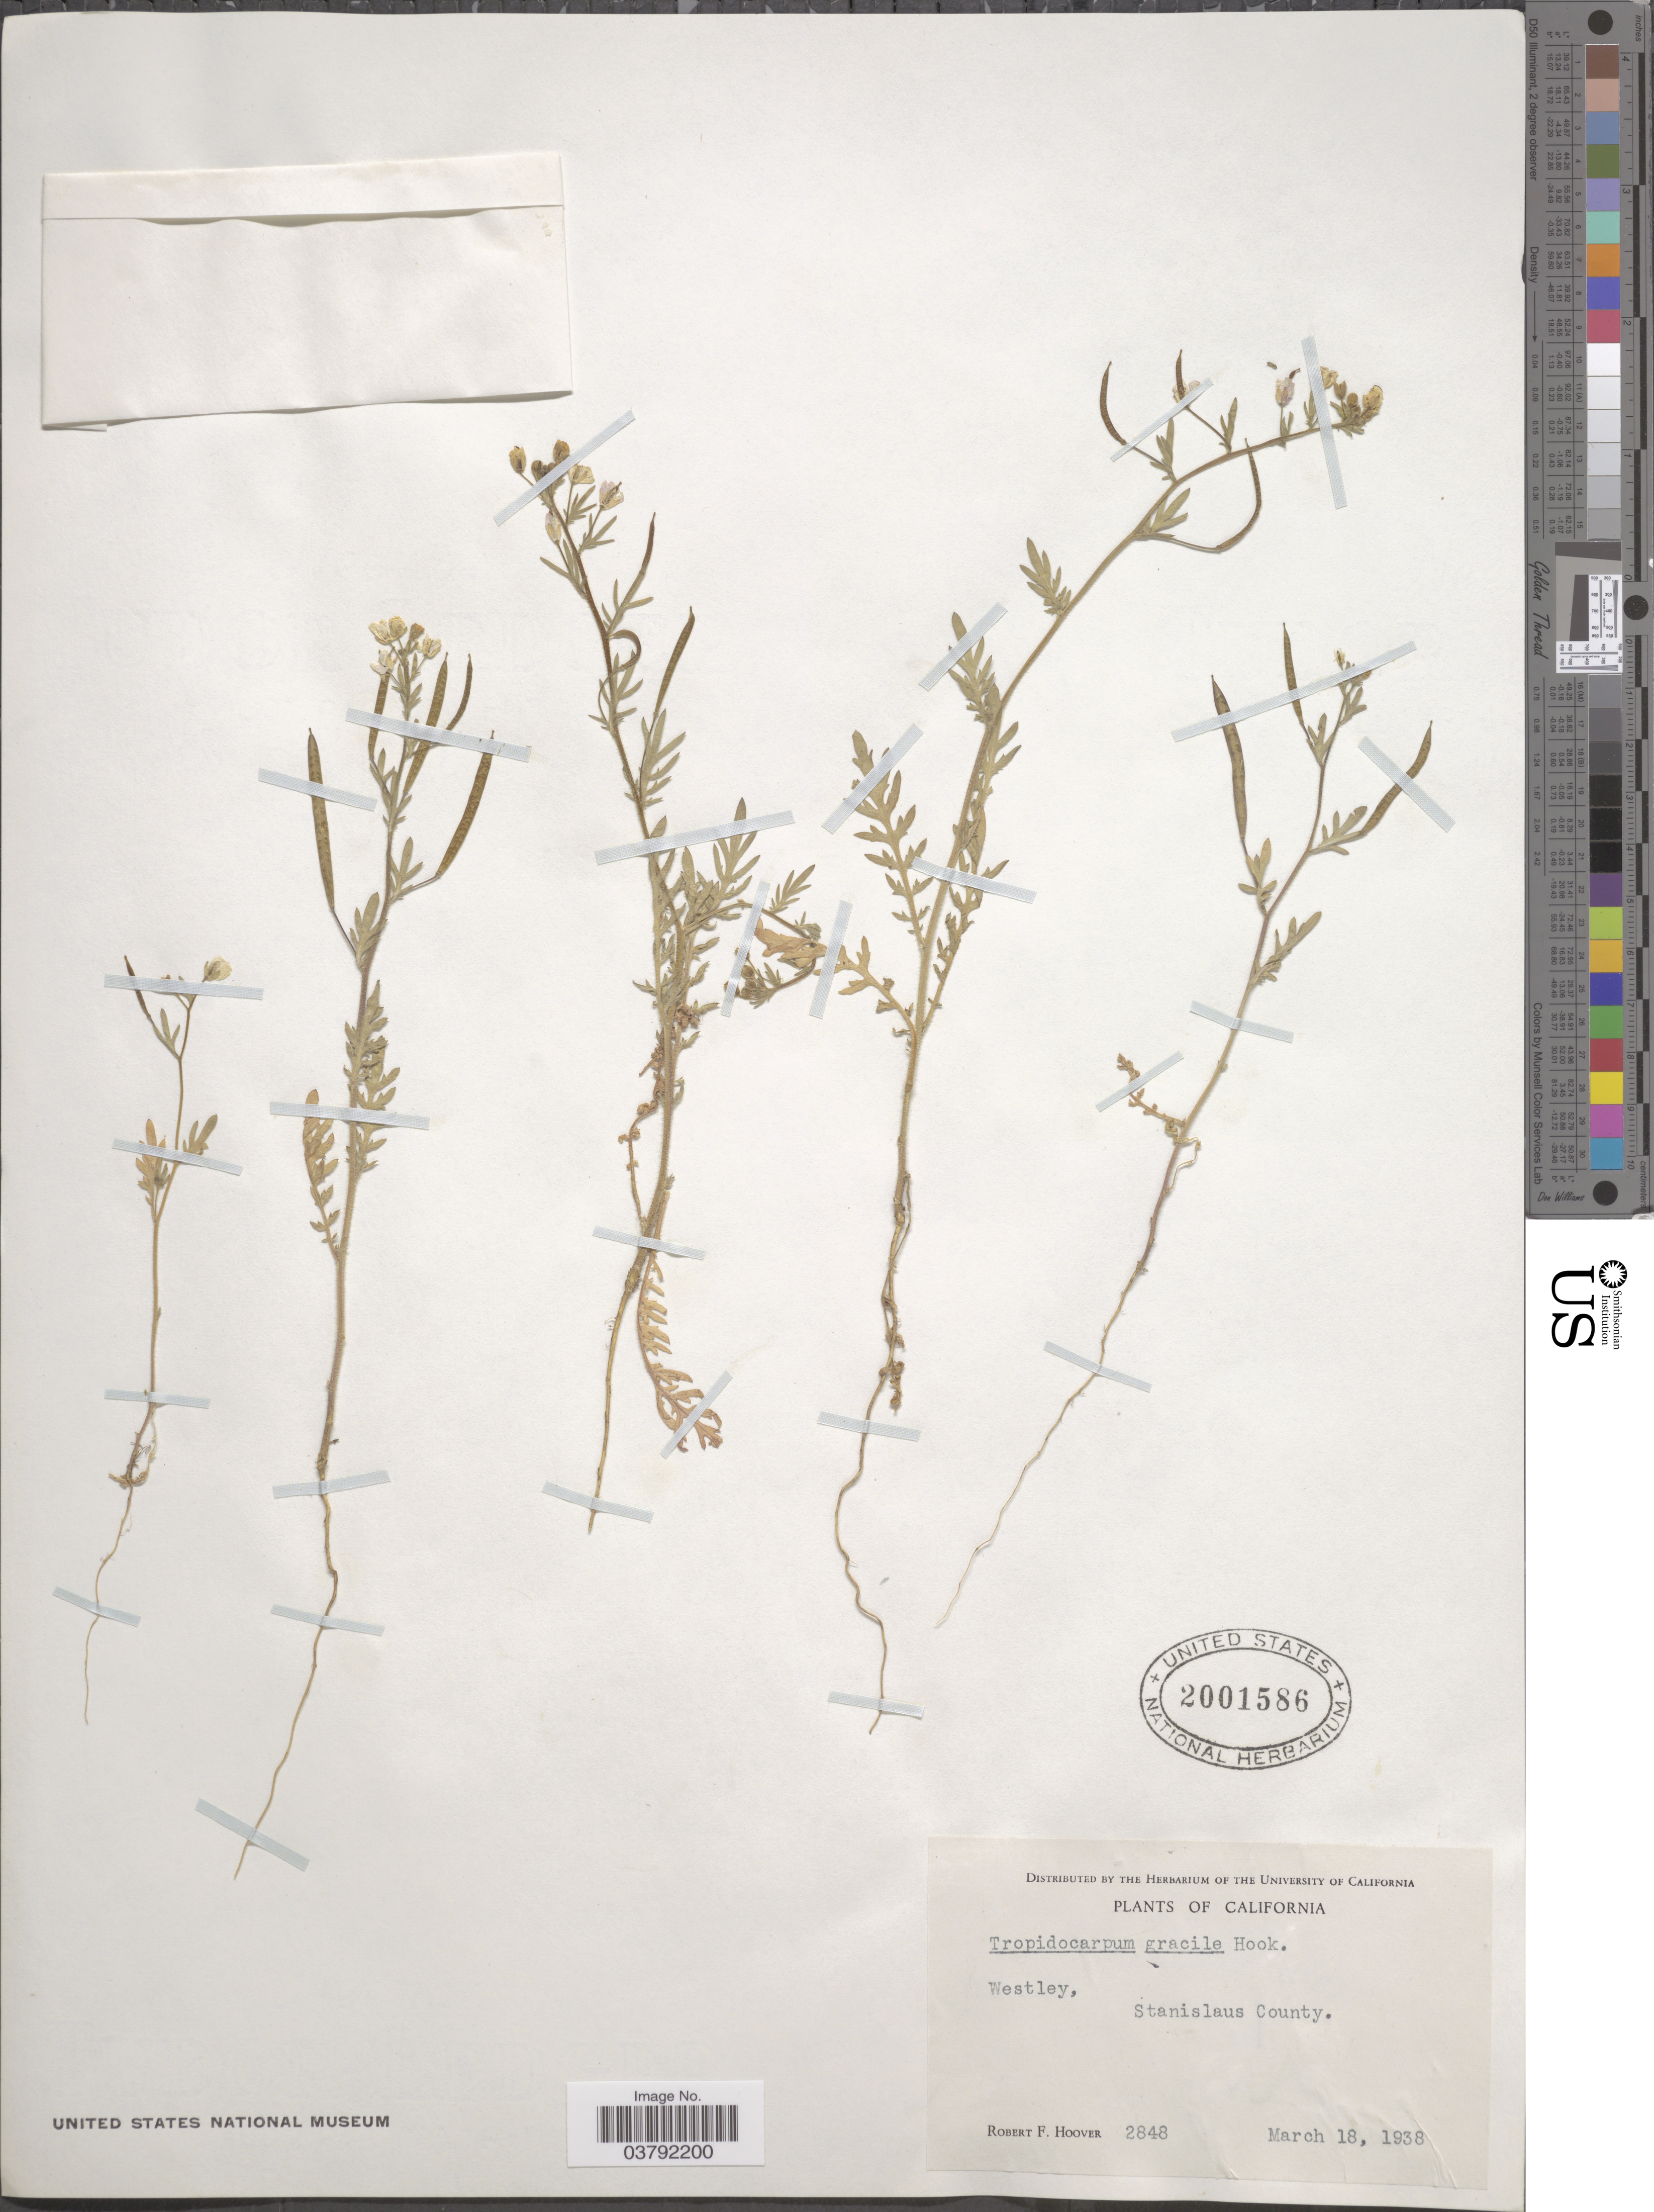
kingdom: Plantae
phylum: Tracheophyta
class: Magnoliopsida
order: Brassicales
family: Brassicaceae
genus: Tropidocarpum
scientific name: Tropidocarpum gracile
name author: Hook.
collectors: R. F. Hoover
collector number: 2848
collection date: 1938-03-18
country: United States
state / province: California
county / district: Stanislaus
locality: Westley, Stanislaus County.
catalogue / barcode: US 2001586